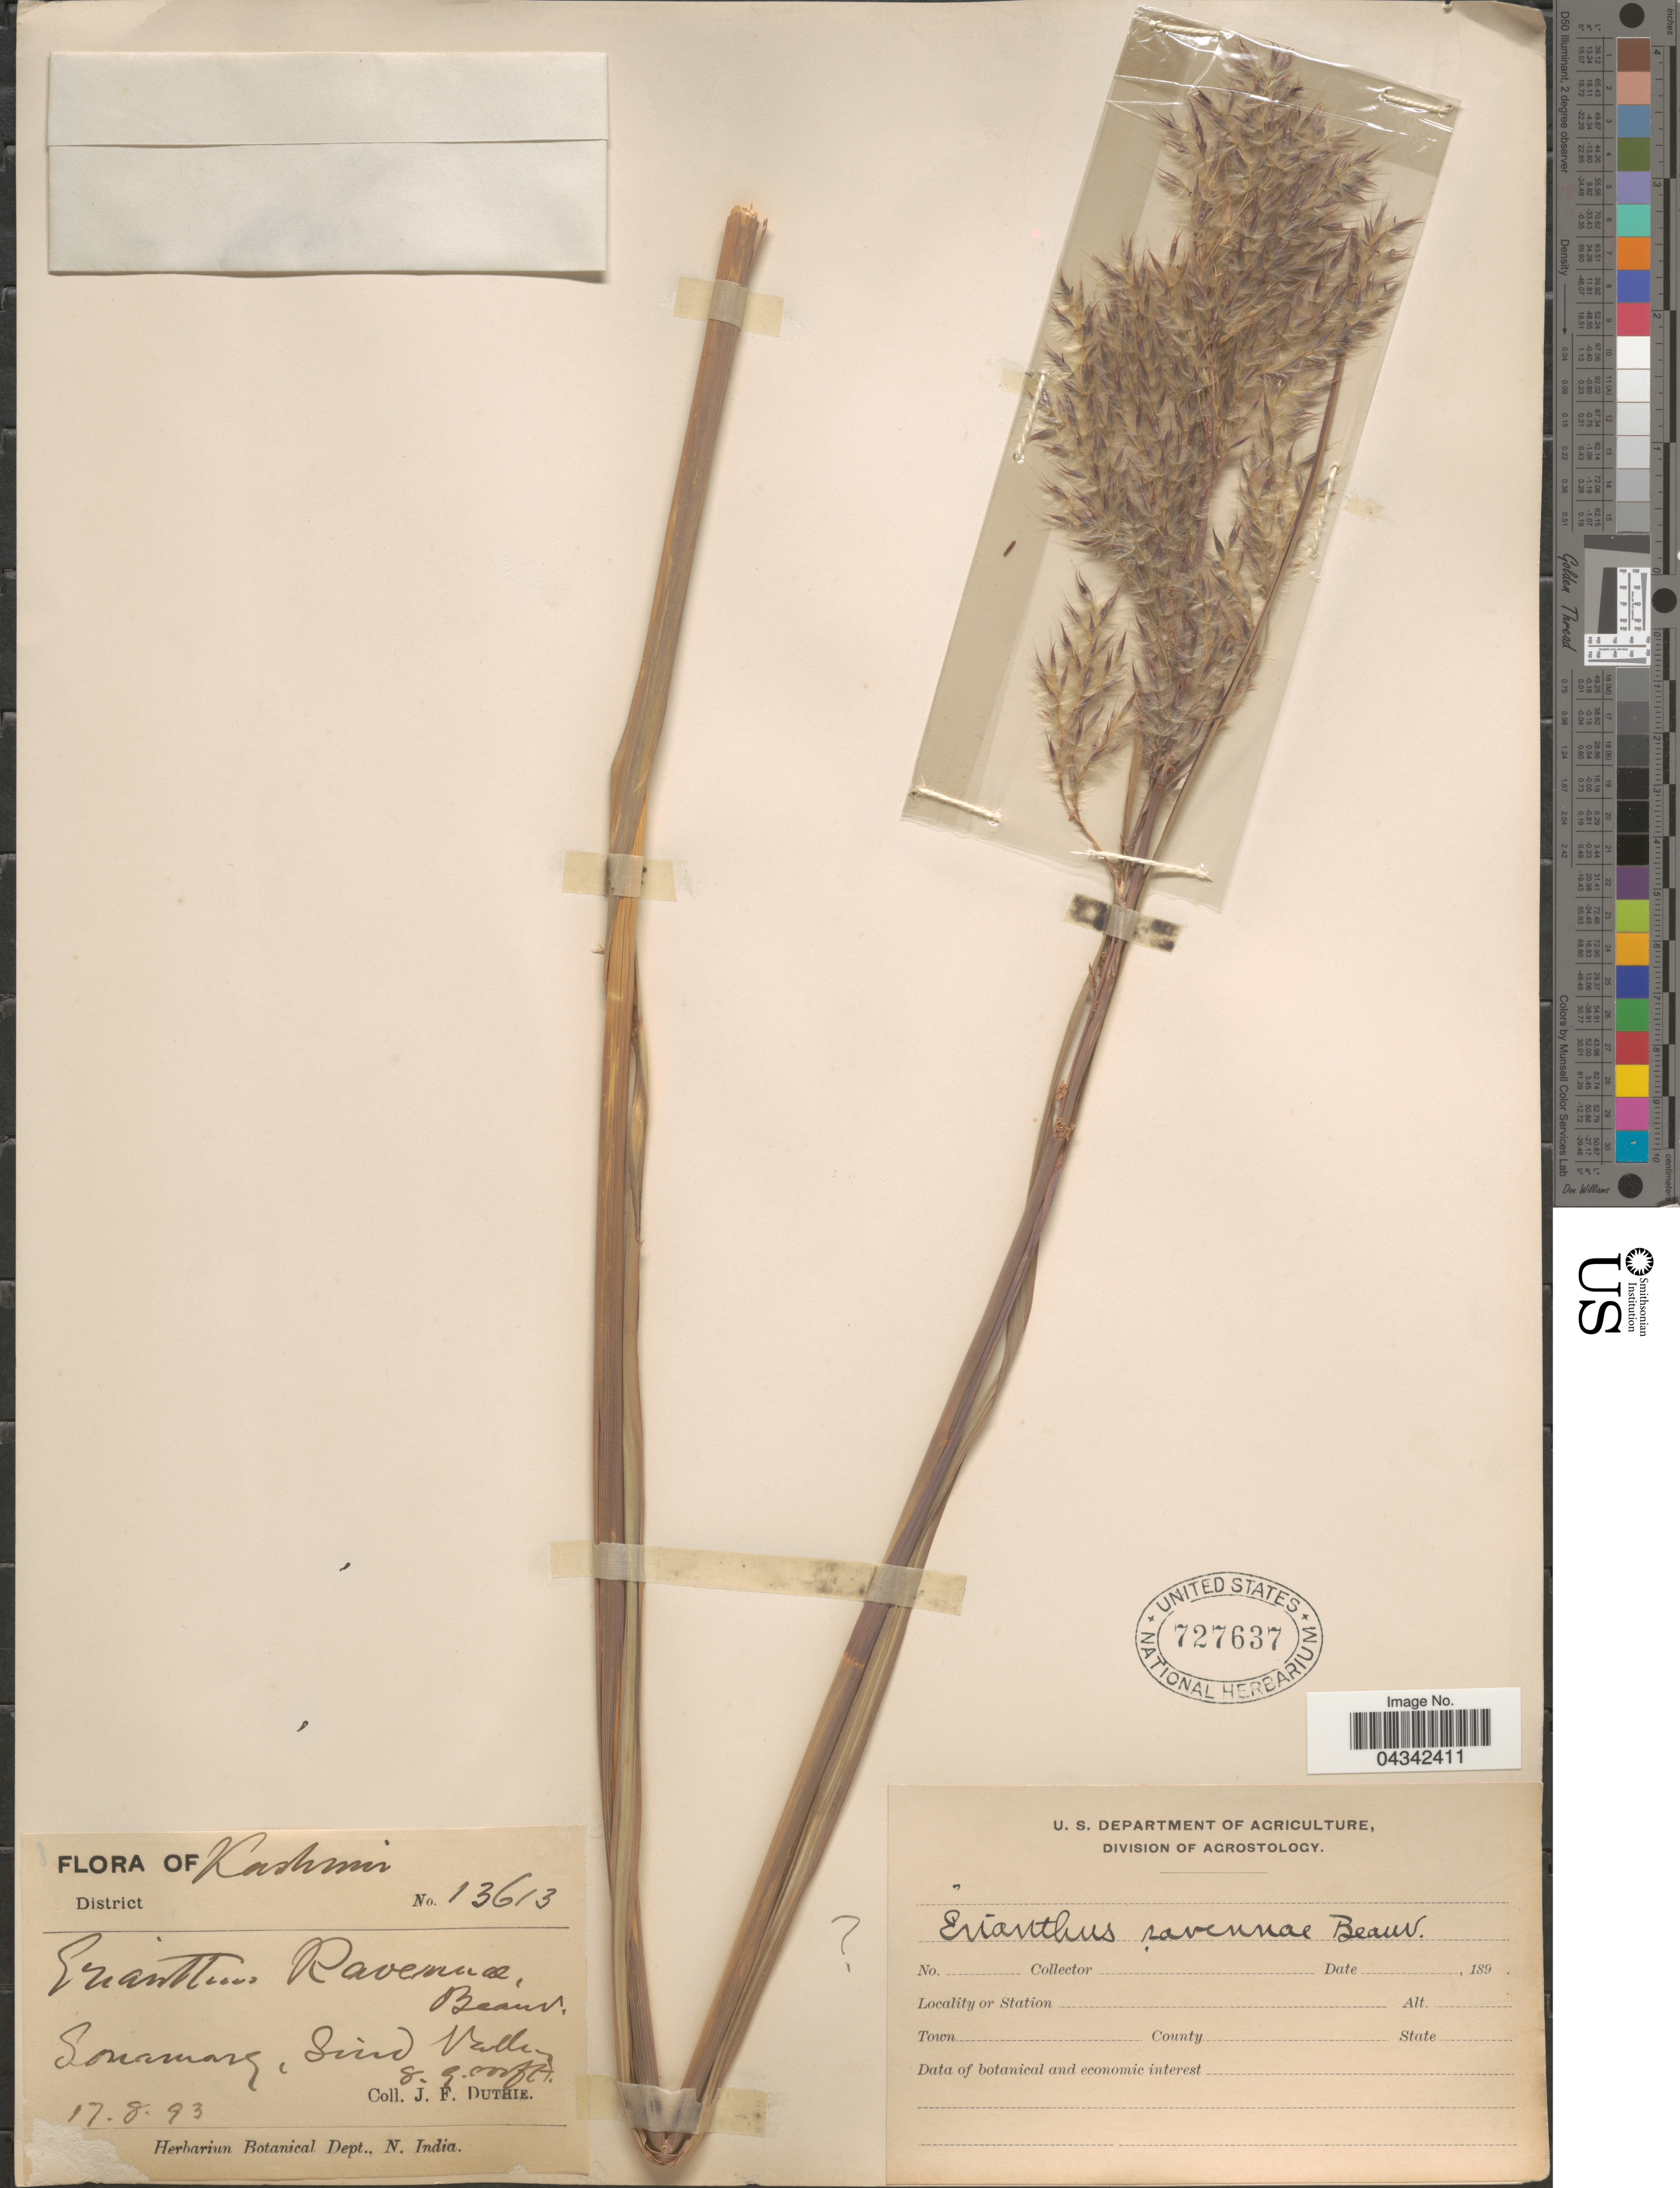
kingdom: Plantae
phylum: Tracheophyta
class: Liliopsida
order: Poales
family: Poaceae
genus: Tripidium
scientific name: Tripidium ravennae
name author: (L.) H. Scholz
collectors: J. F. Duthie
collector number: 13613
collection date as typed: Transcribed d/m/y: 17/8/93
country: India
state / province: Jammu and Kashmir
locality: Kashmir. Sonamarg, Sind Valley.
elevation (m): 2438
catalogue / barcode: US 727637